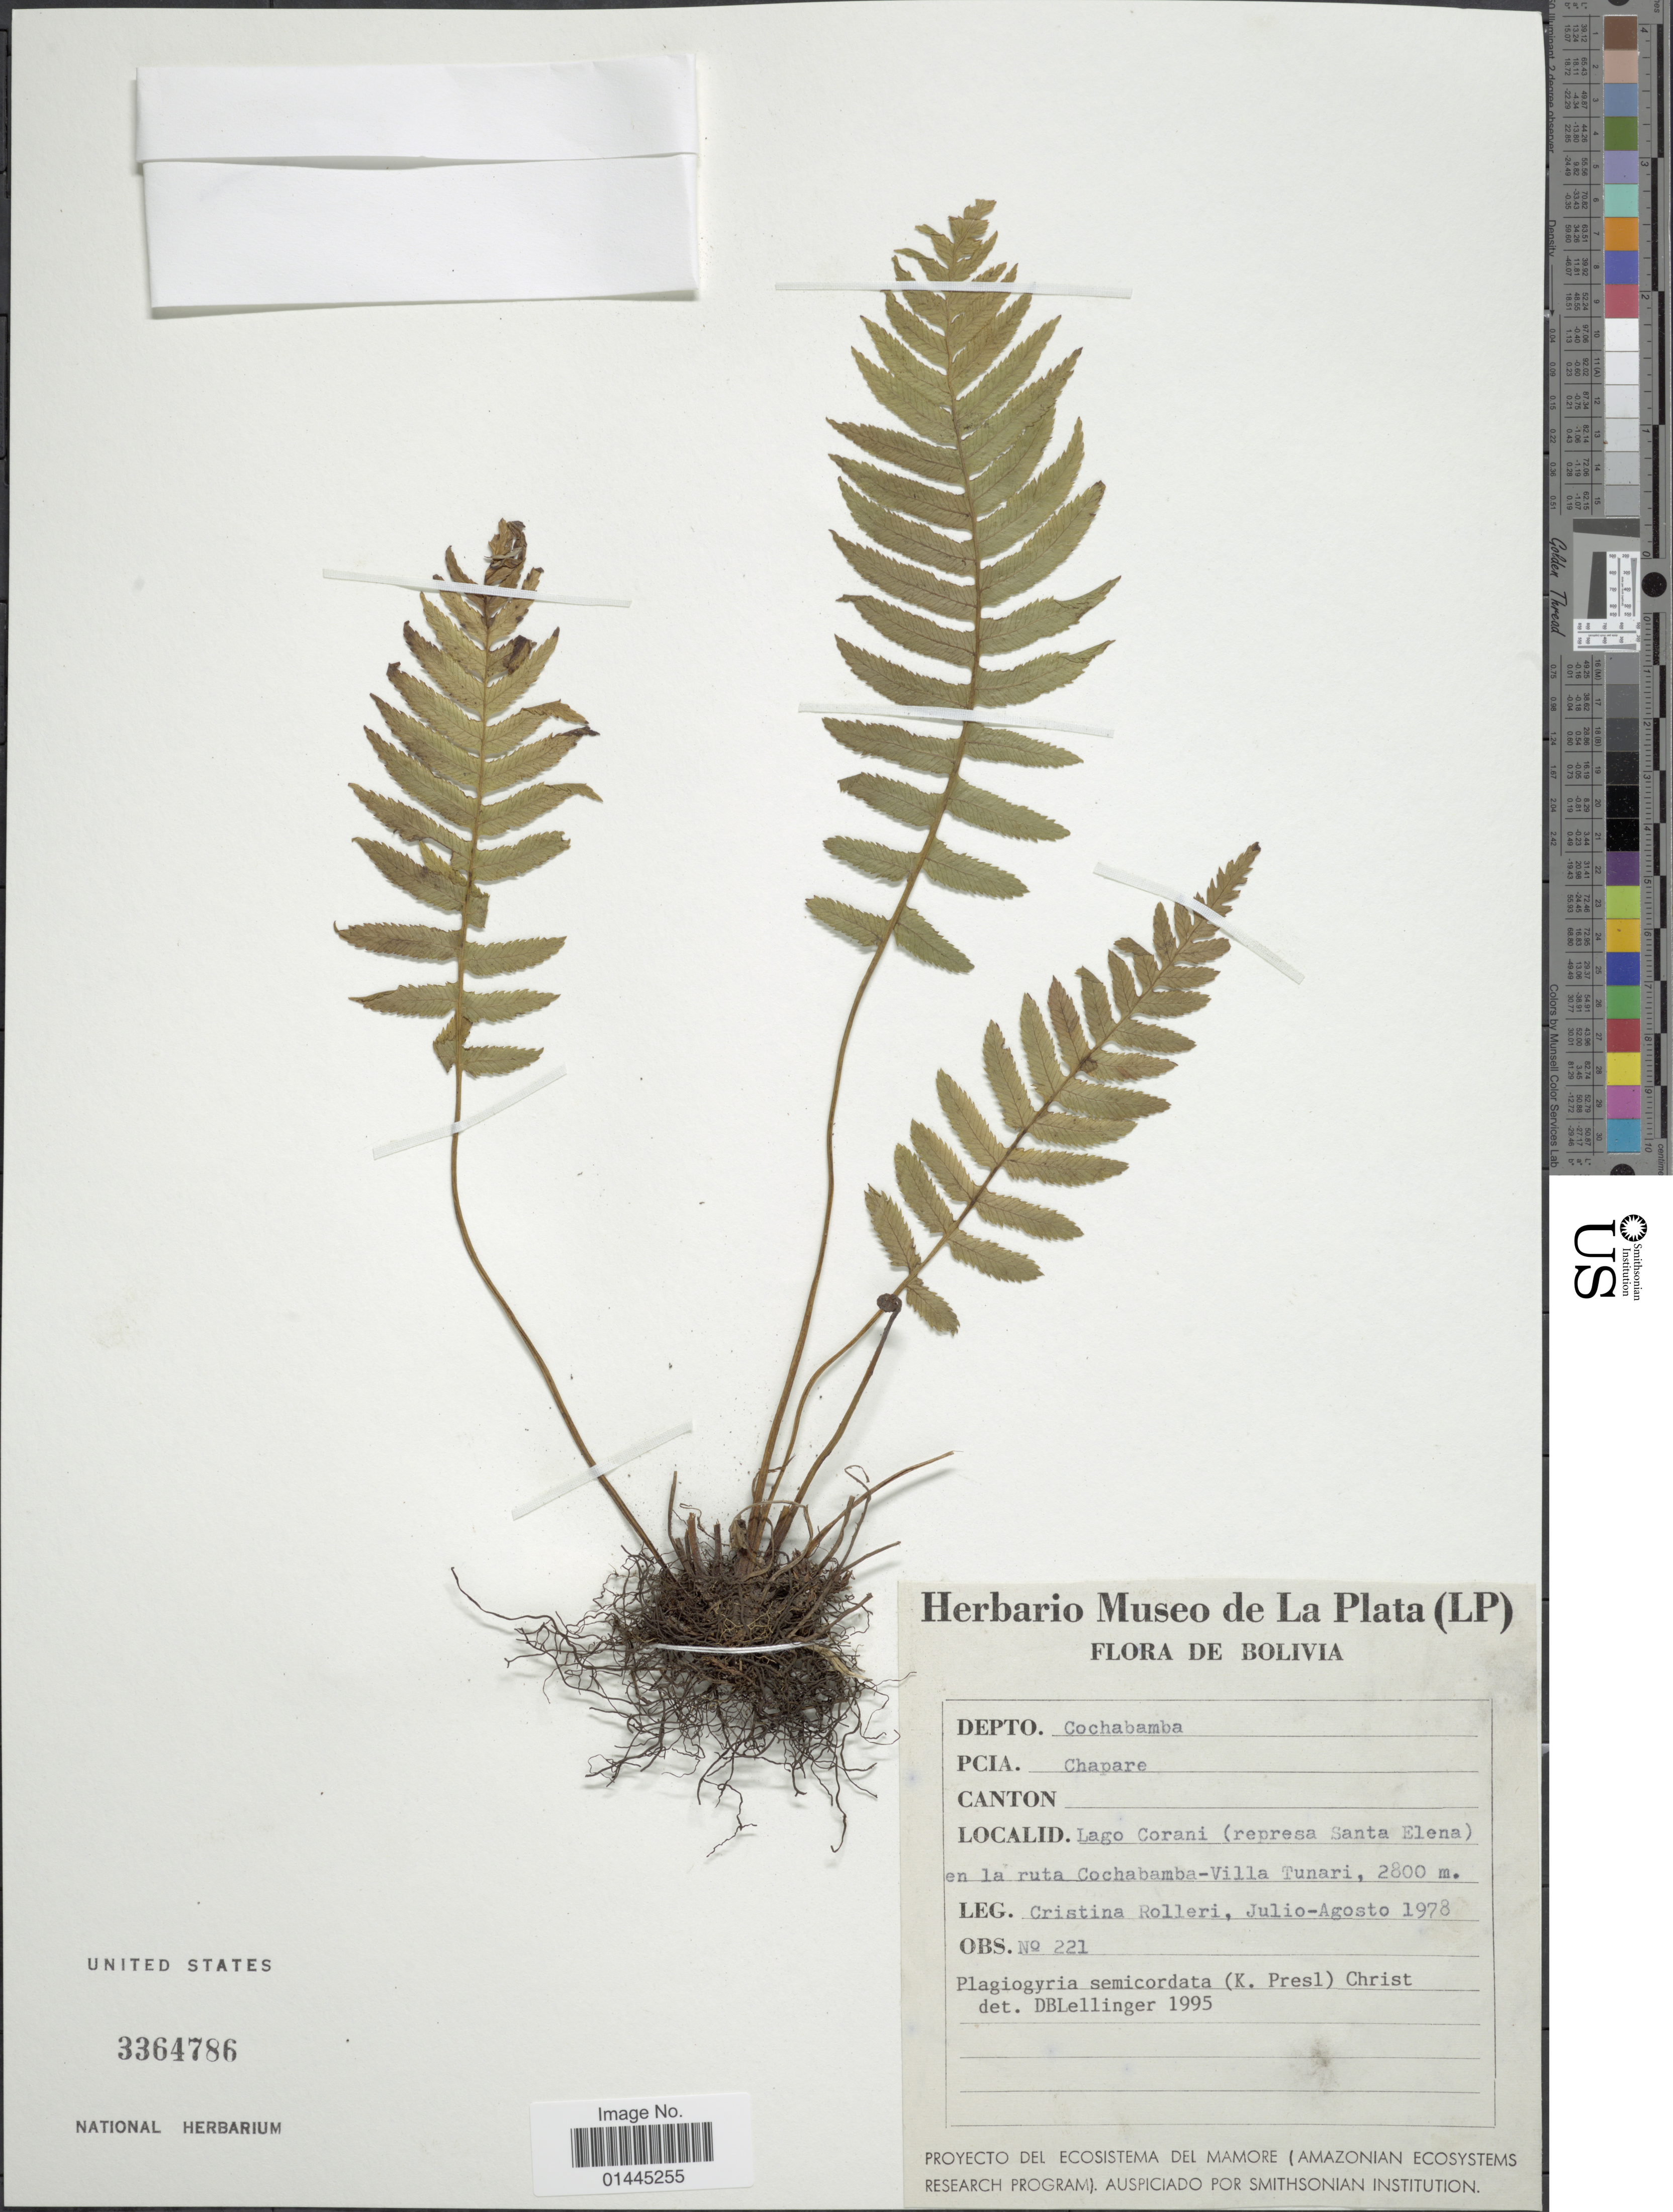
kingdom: Plantae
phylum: Tracheophyta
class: Polypodiopsida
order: Cyatheales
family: Plagiogyriaceae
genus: Plagiogyria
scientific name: Plagiogyria semicordata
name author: (C. Presl) Christ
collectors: C. Rolleri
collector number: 221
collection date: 1978-07/1978-08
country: Bolivia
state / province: Cochabamba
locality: Lago Corani (represa Santa Elena) en la ruta Cochabamba-Villa Tunari.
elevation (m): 2800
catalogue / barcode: US 3364786